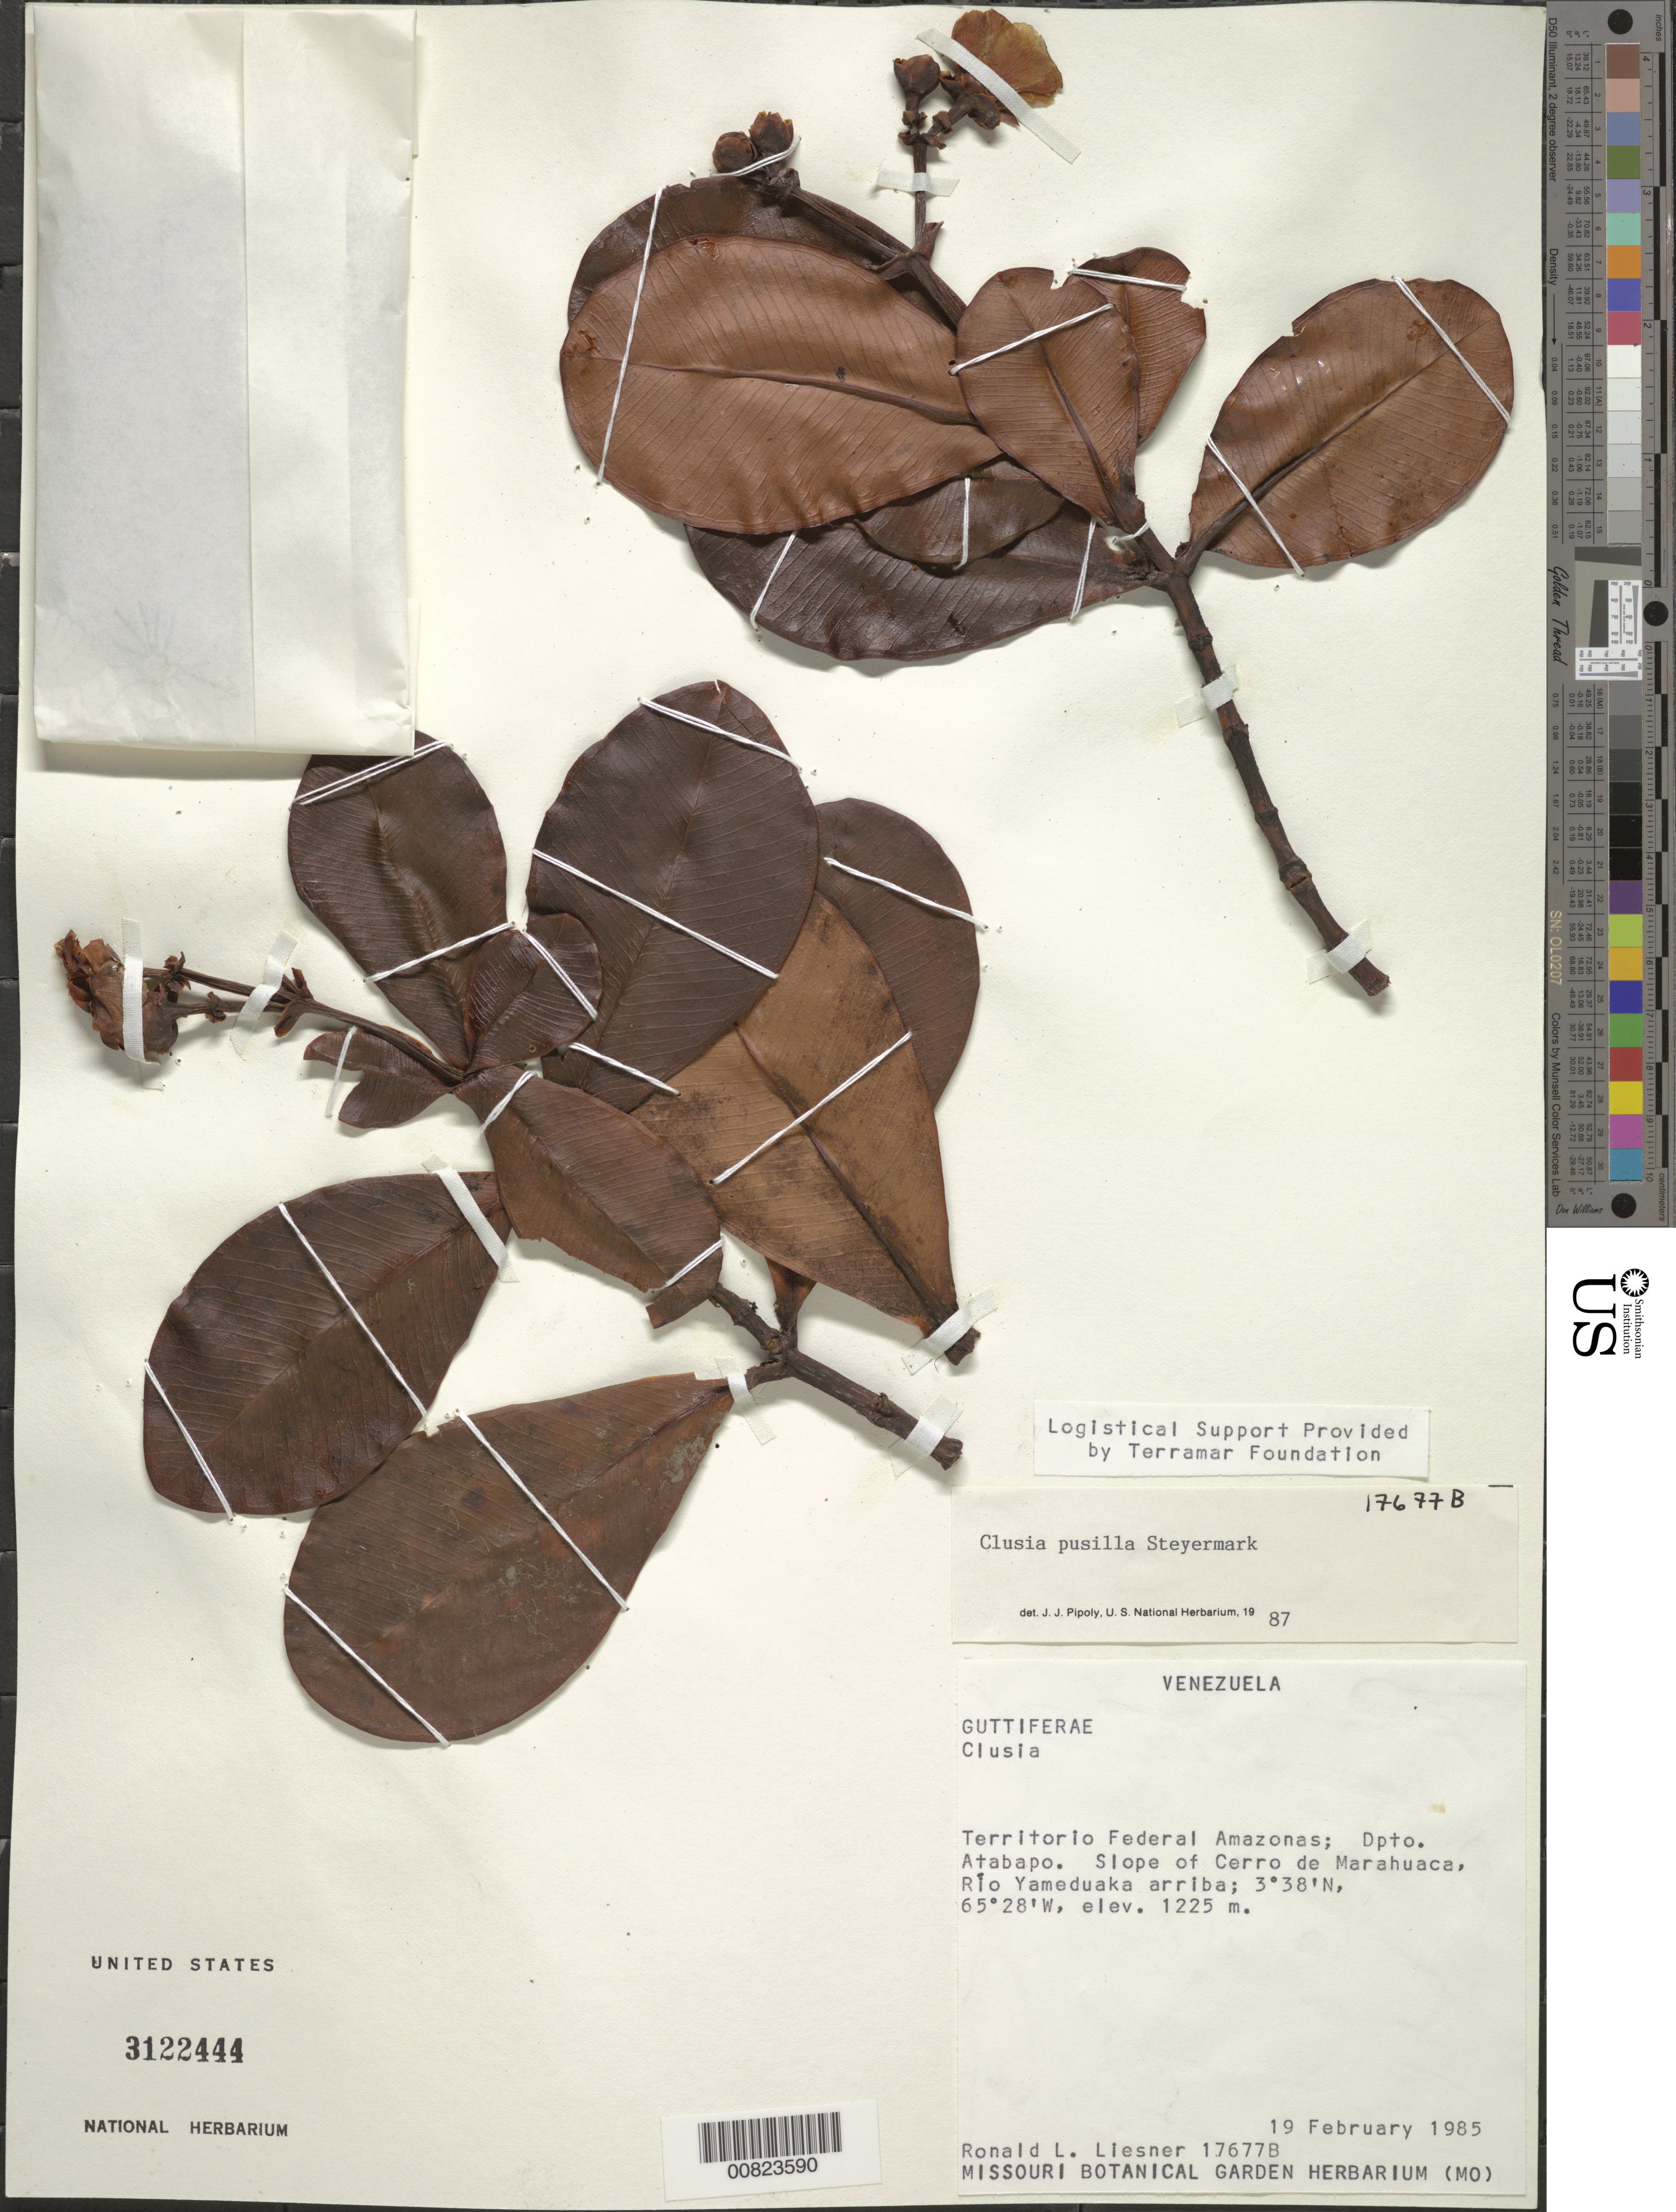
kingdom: Plantae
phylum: Tracheophyta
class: Magnoliopsida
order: Malpighiales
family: Clusiaceae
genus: Clusia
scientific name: Clusia pusilla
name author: Steyerm.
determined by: Pipoly, J. J., III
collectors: R. L. Liesner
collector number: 17677 b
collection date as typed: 19-Feb-85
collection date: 1985-02-19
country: Venezuela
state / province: Amazonas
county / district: Atabapo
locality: Cerro de Marahuaca slope, Río Yameduaka arriba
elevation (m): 1225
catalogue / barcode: US 3122444